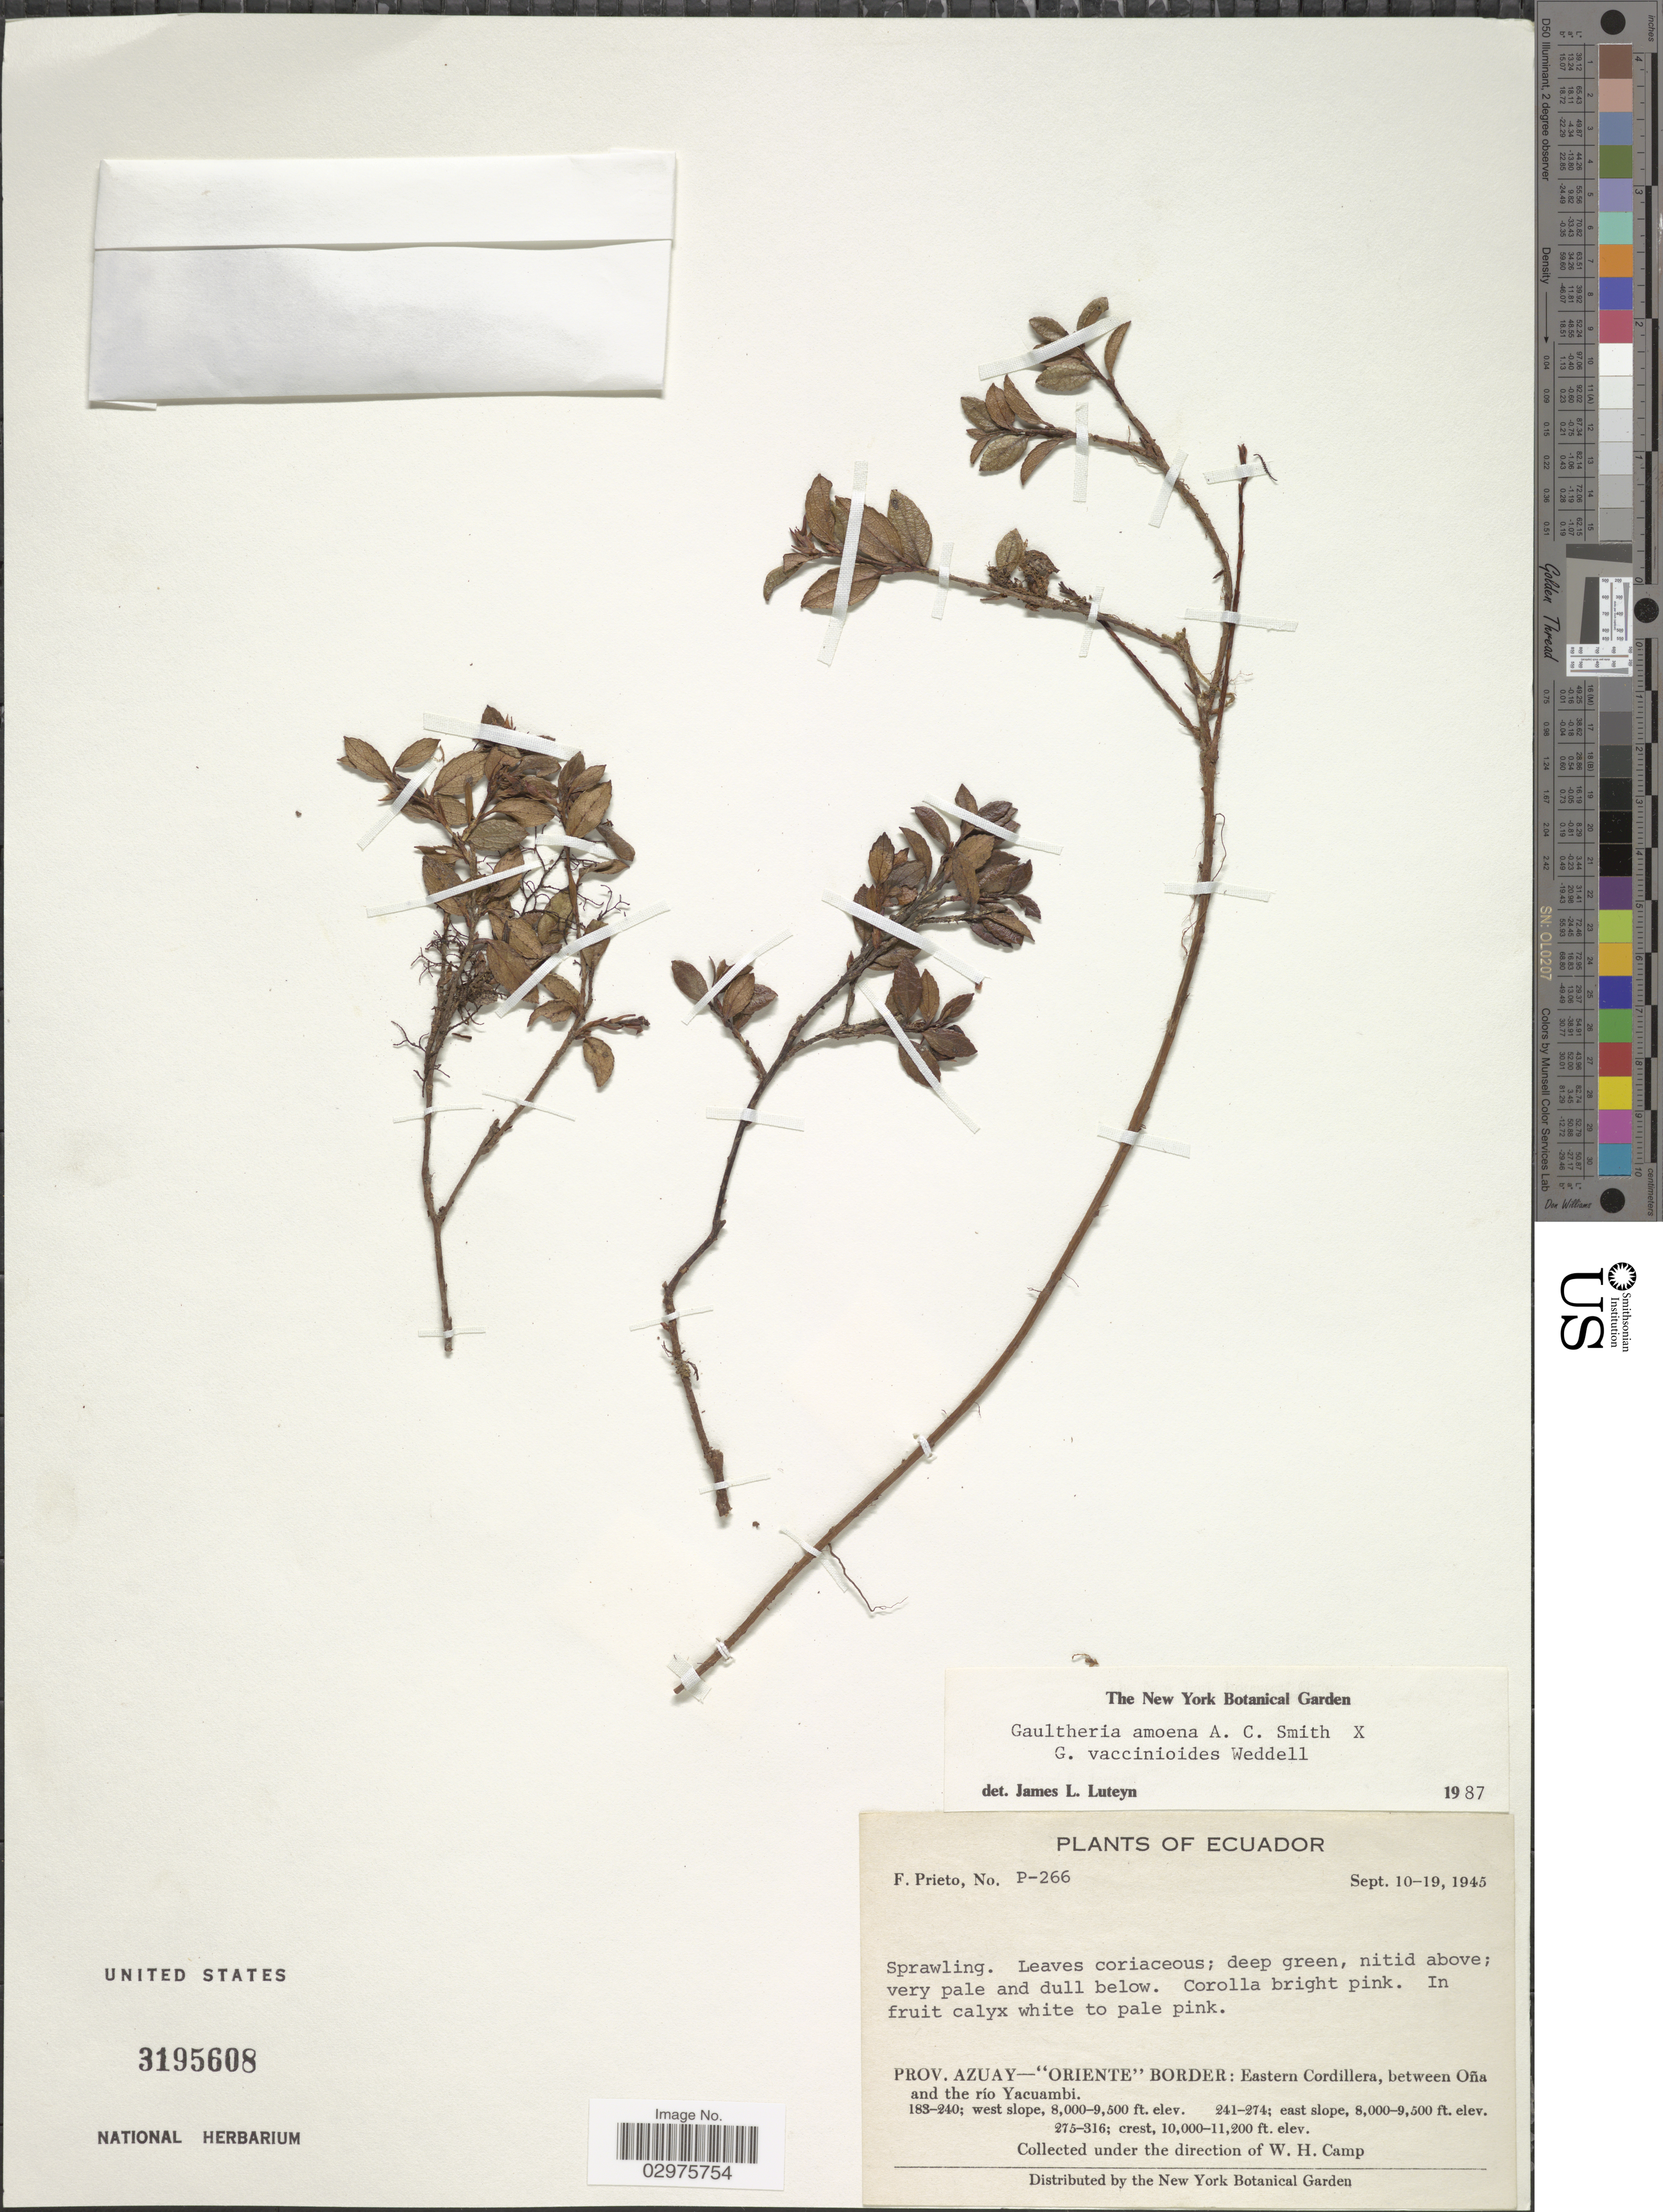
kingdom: Plantae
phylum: Tracheophyta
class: Magnoliopsida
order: Ericales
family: Ericaceae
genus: Gaultheria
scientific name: Gaultheria amoena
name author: A.C. Sm.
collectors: F. Prieto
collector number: P-266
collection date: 1945-09-10/1945-09-19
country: Ecuador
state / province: Azuay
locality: Oriente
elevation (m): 2438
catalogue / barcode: US 3195608